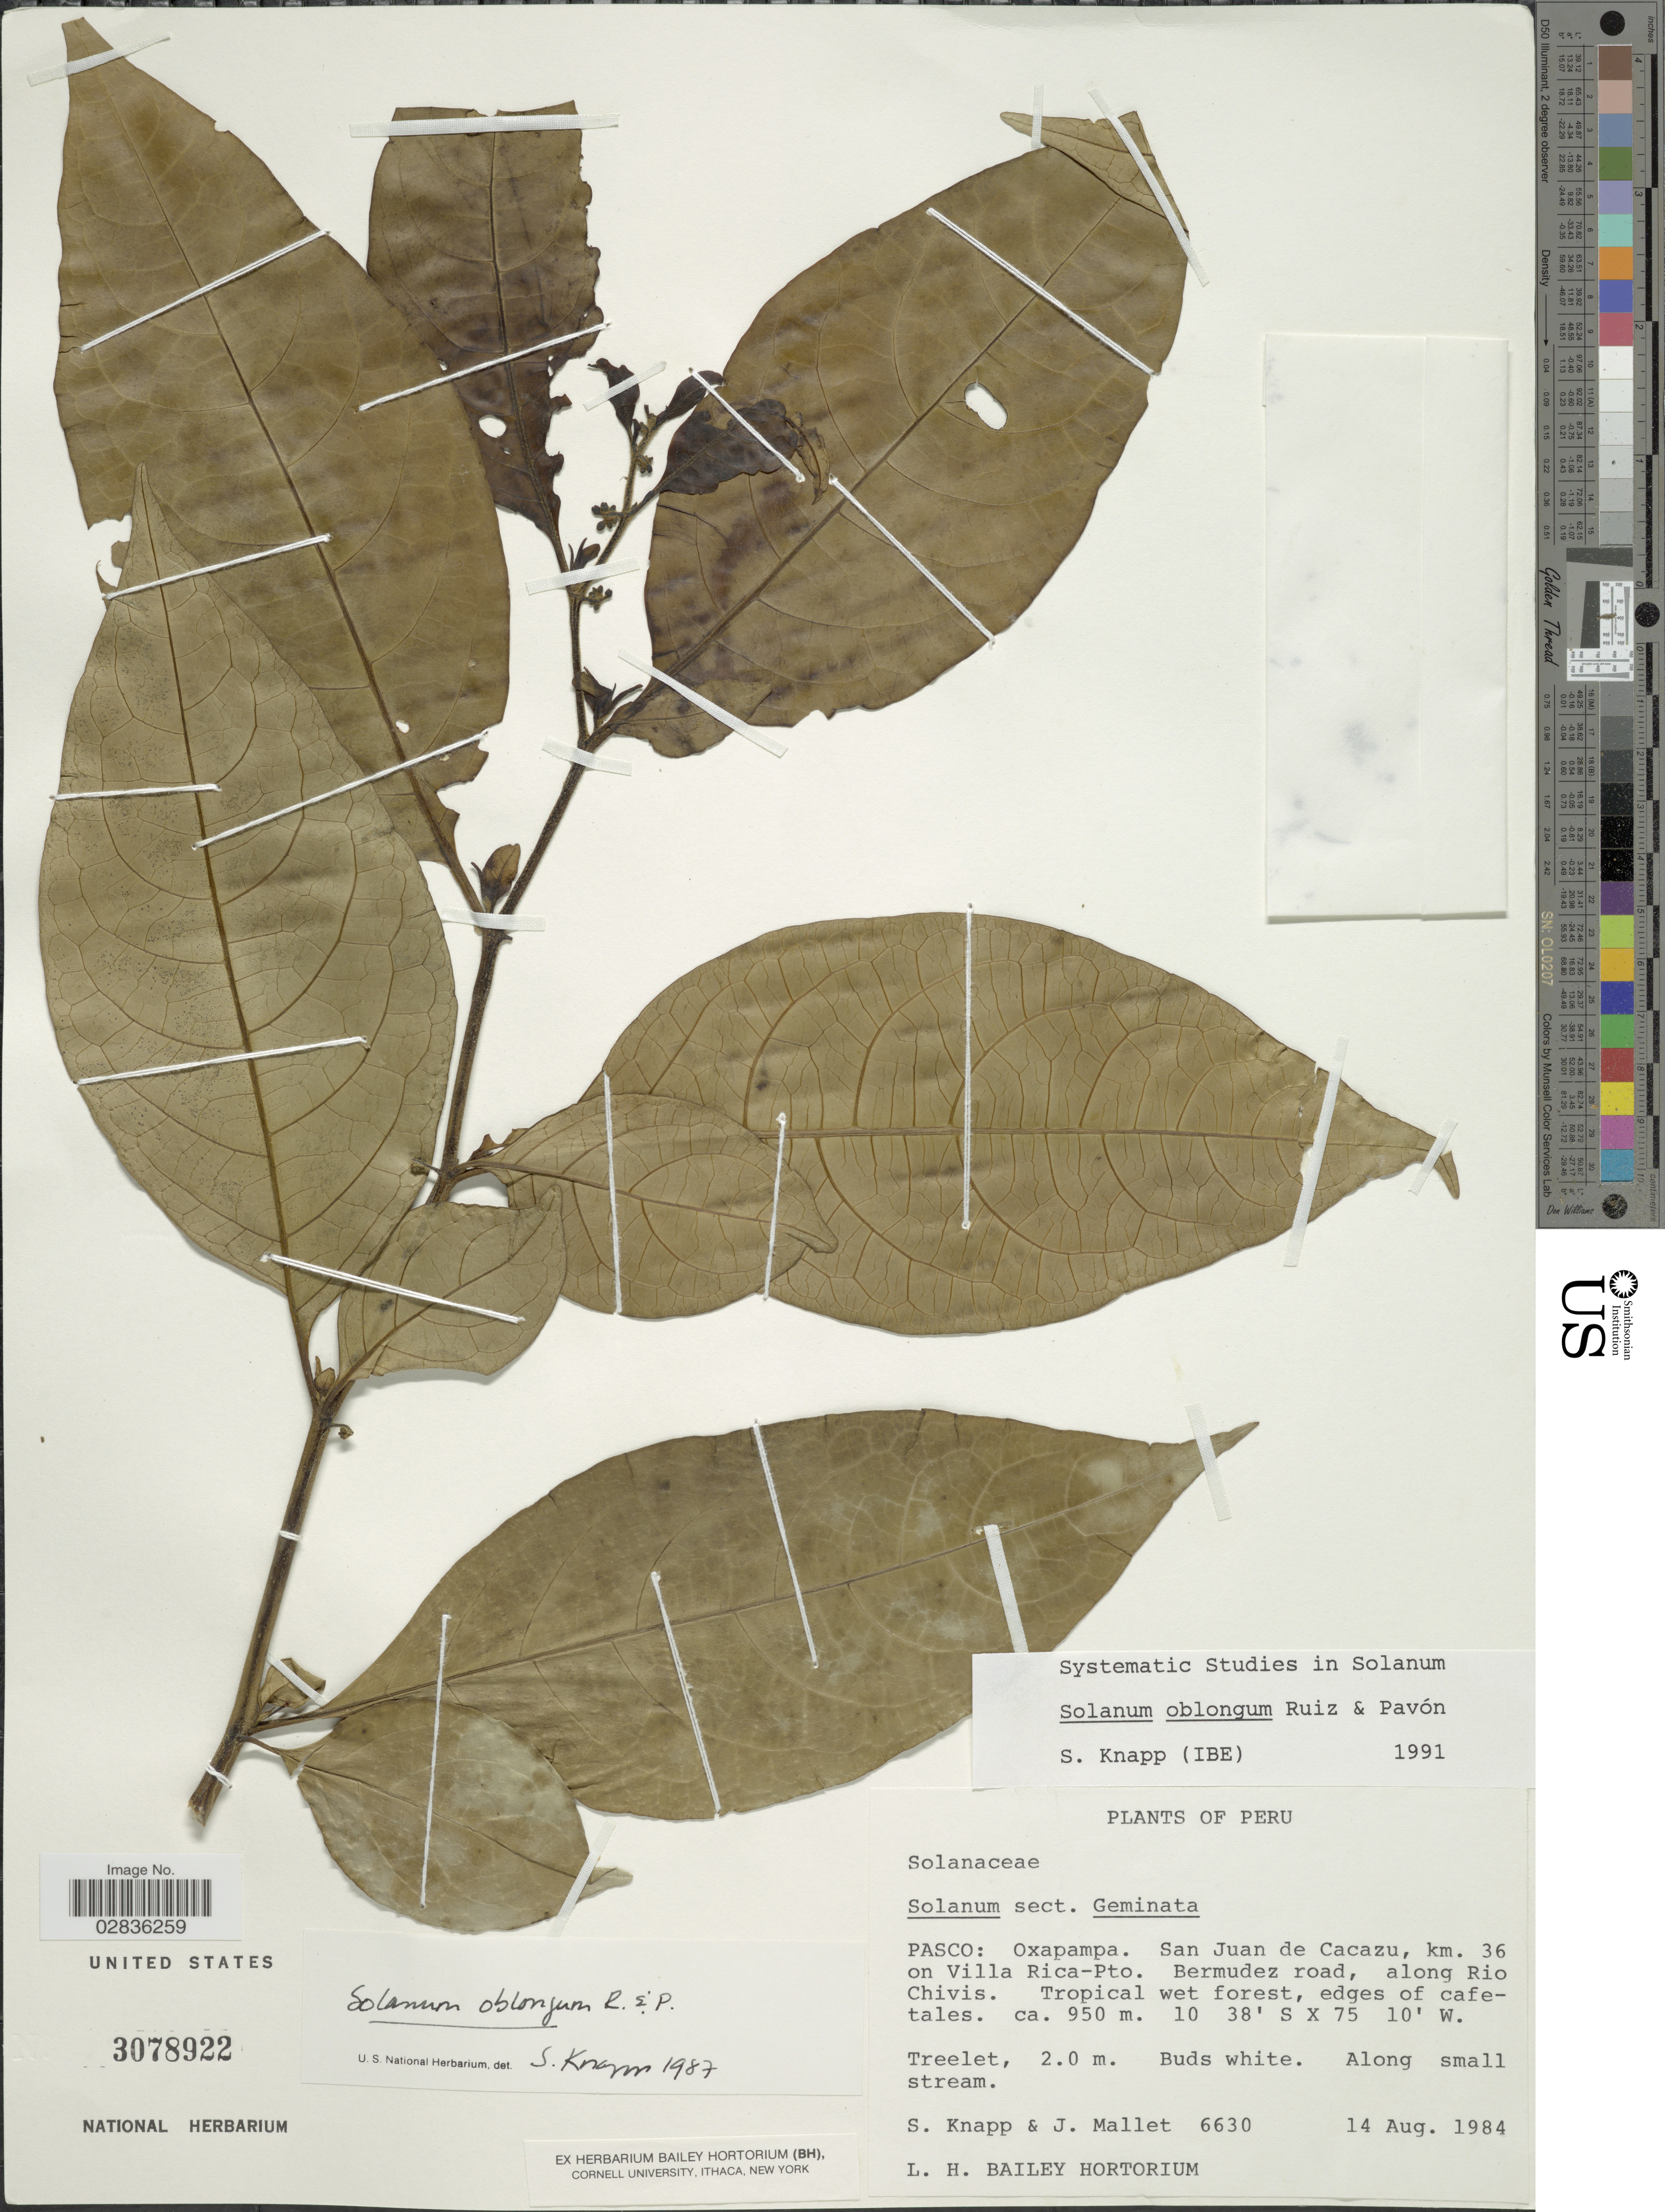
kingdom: Plantae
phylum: Tracheophyta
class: Magnoliopsida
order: Solanales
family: Solanaceae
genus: Solanum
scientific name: Solanum oblongum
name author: Ruiz & Pav.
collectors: S. Knapp & J. Mallet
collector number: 6630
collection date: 1984-08-14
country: Peru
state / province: Pasco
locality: Pasco: Oxapampa. San Juan de Cacazu, km. 36 on Villa Rica-Pto. Bermudez road, along Rio Chivis.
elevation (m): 950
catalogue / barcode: US 3078922